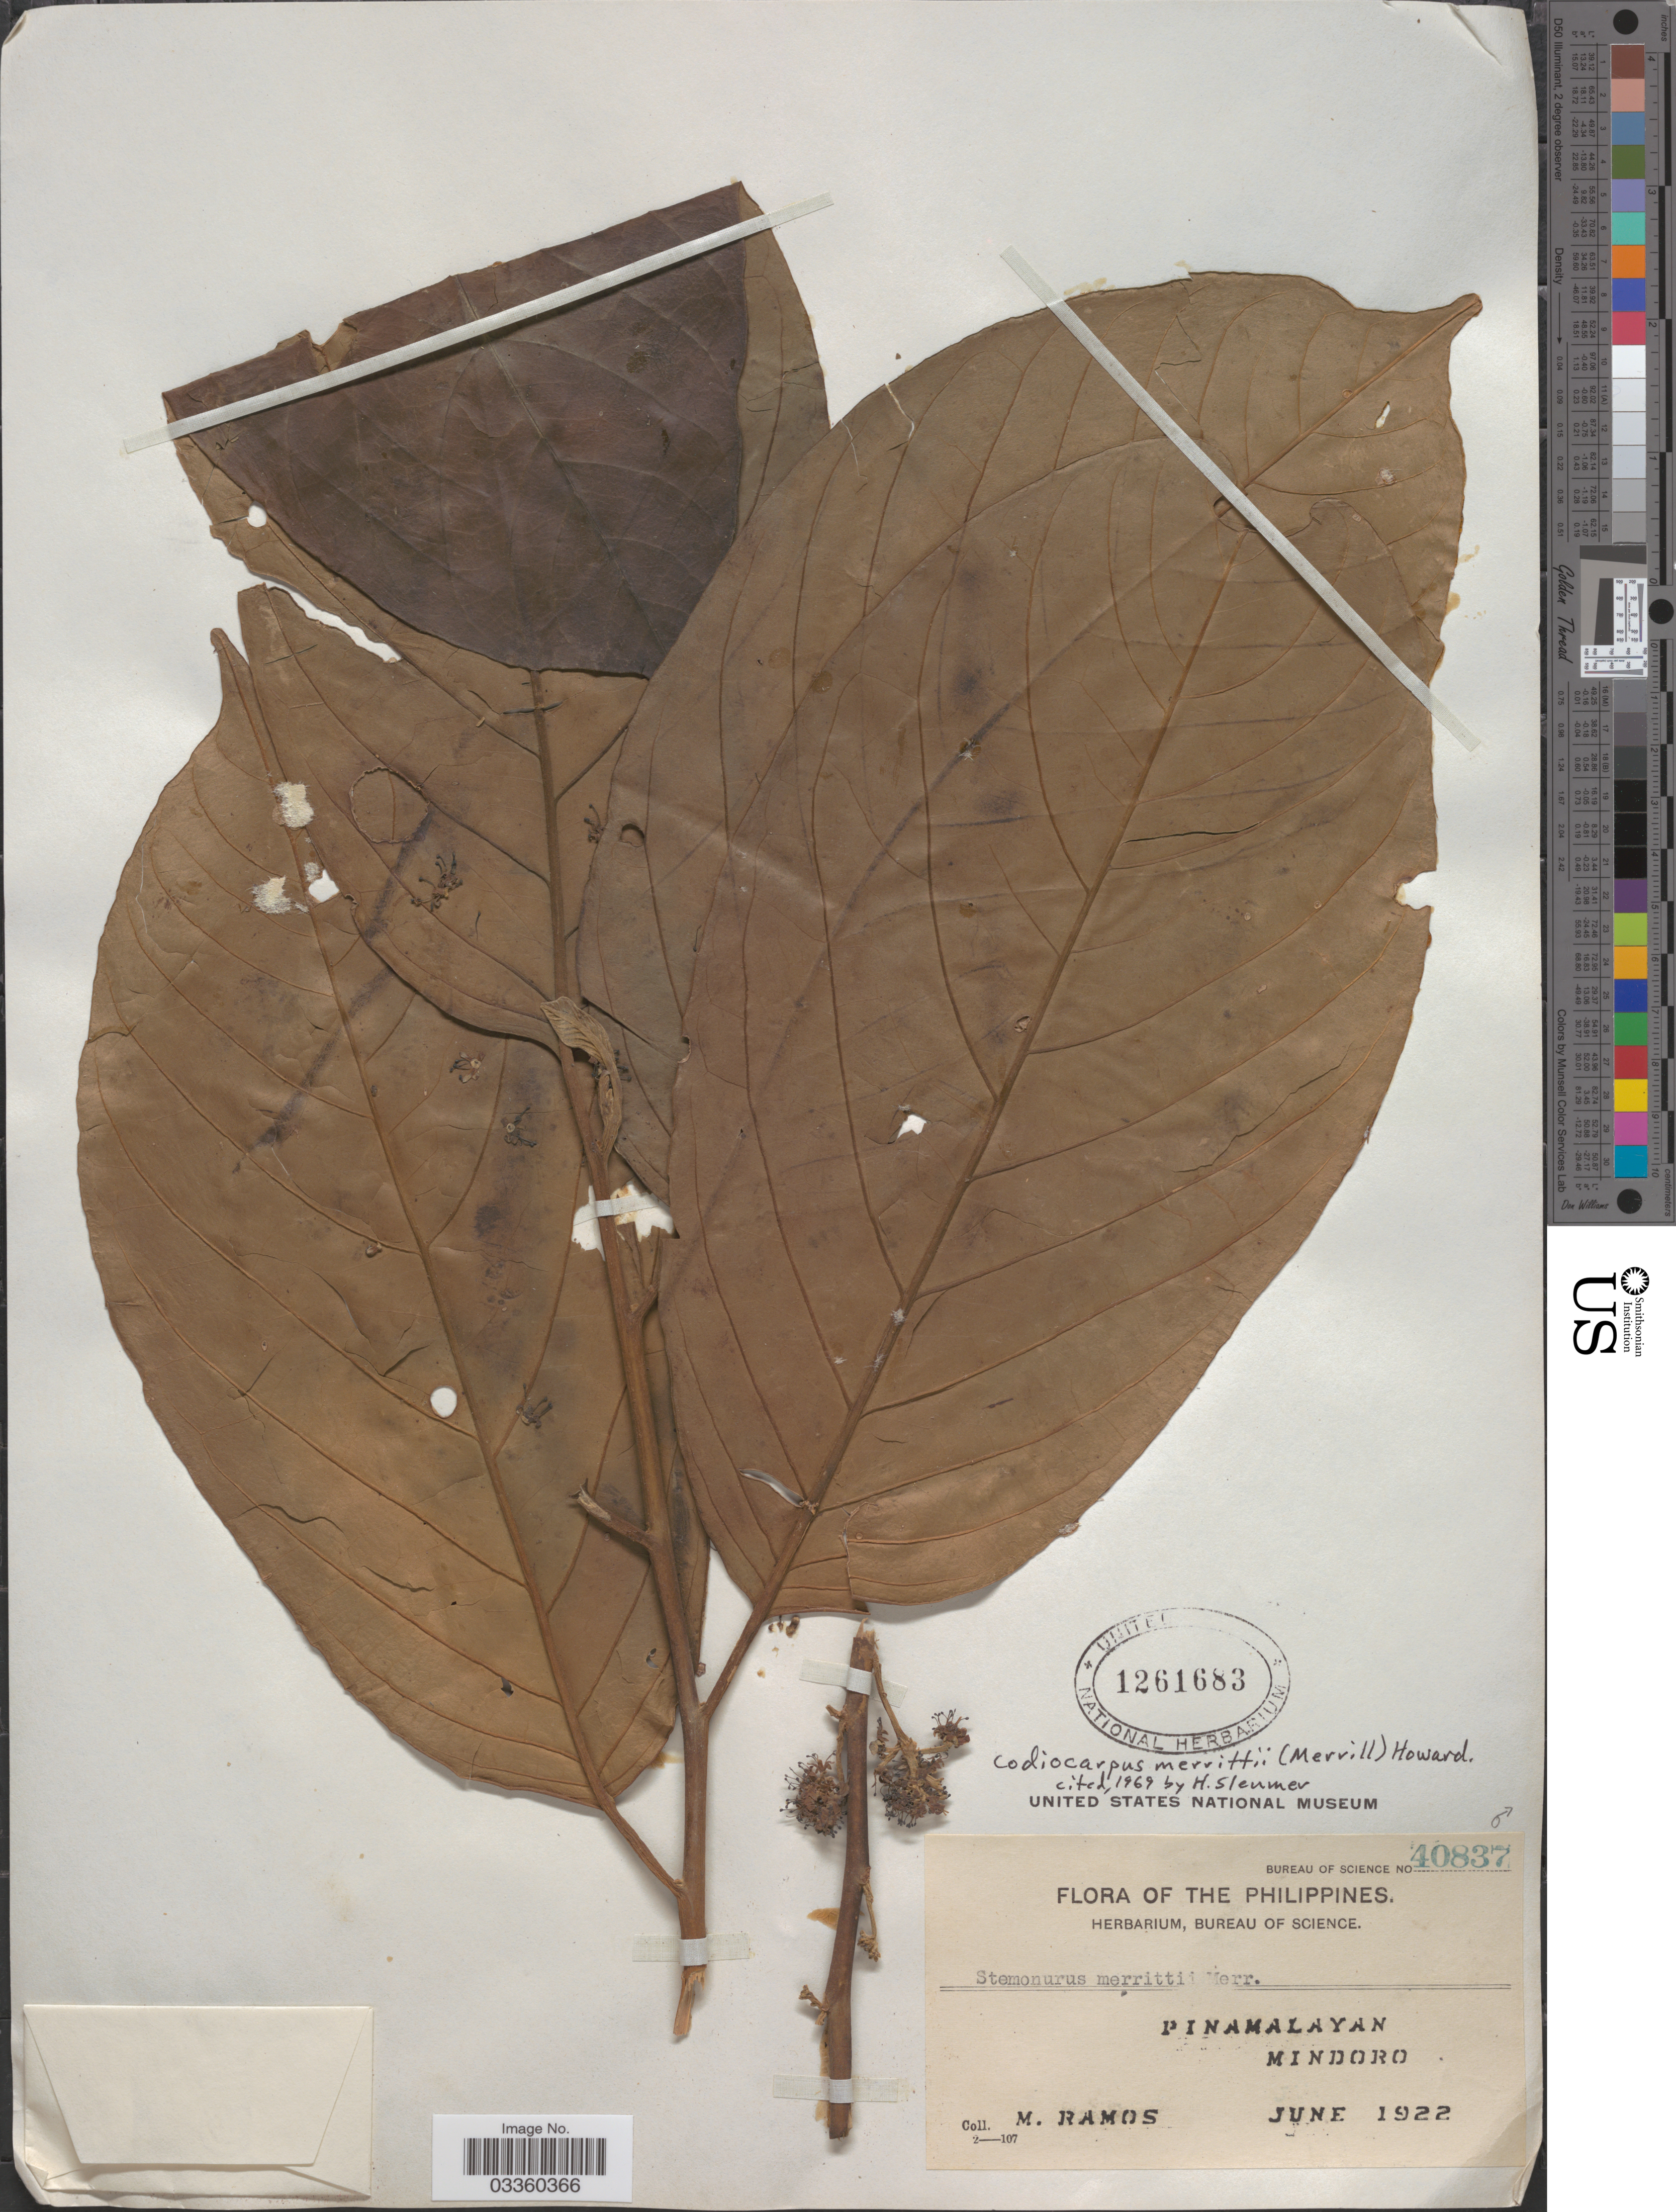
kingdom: Plantae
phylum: Tracheophyta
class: Magnoliopsida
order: Cardiopteridales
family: Stemonuraceae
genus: Codiocarpus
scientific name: Codiocarpus merrittii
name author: (Merr.) R.A. Howard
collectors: M. Ramos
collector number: Bureau of Science 40837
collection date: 1922-06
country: Philippines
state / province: Mimaropa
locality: Pinamalayan. Mindoro.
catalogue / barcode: US 1261683